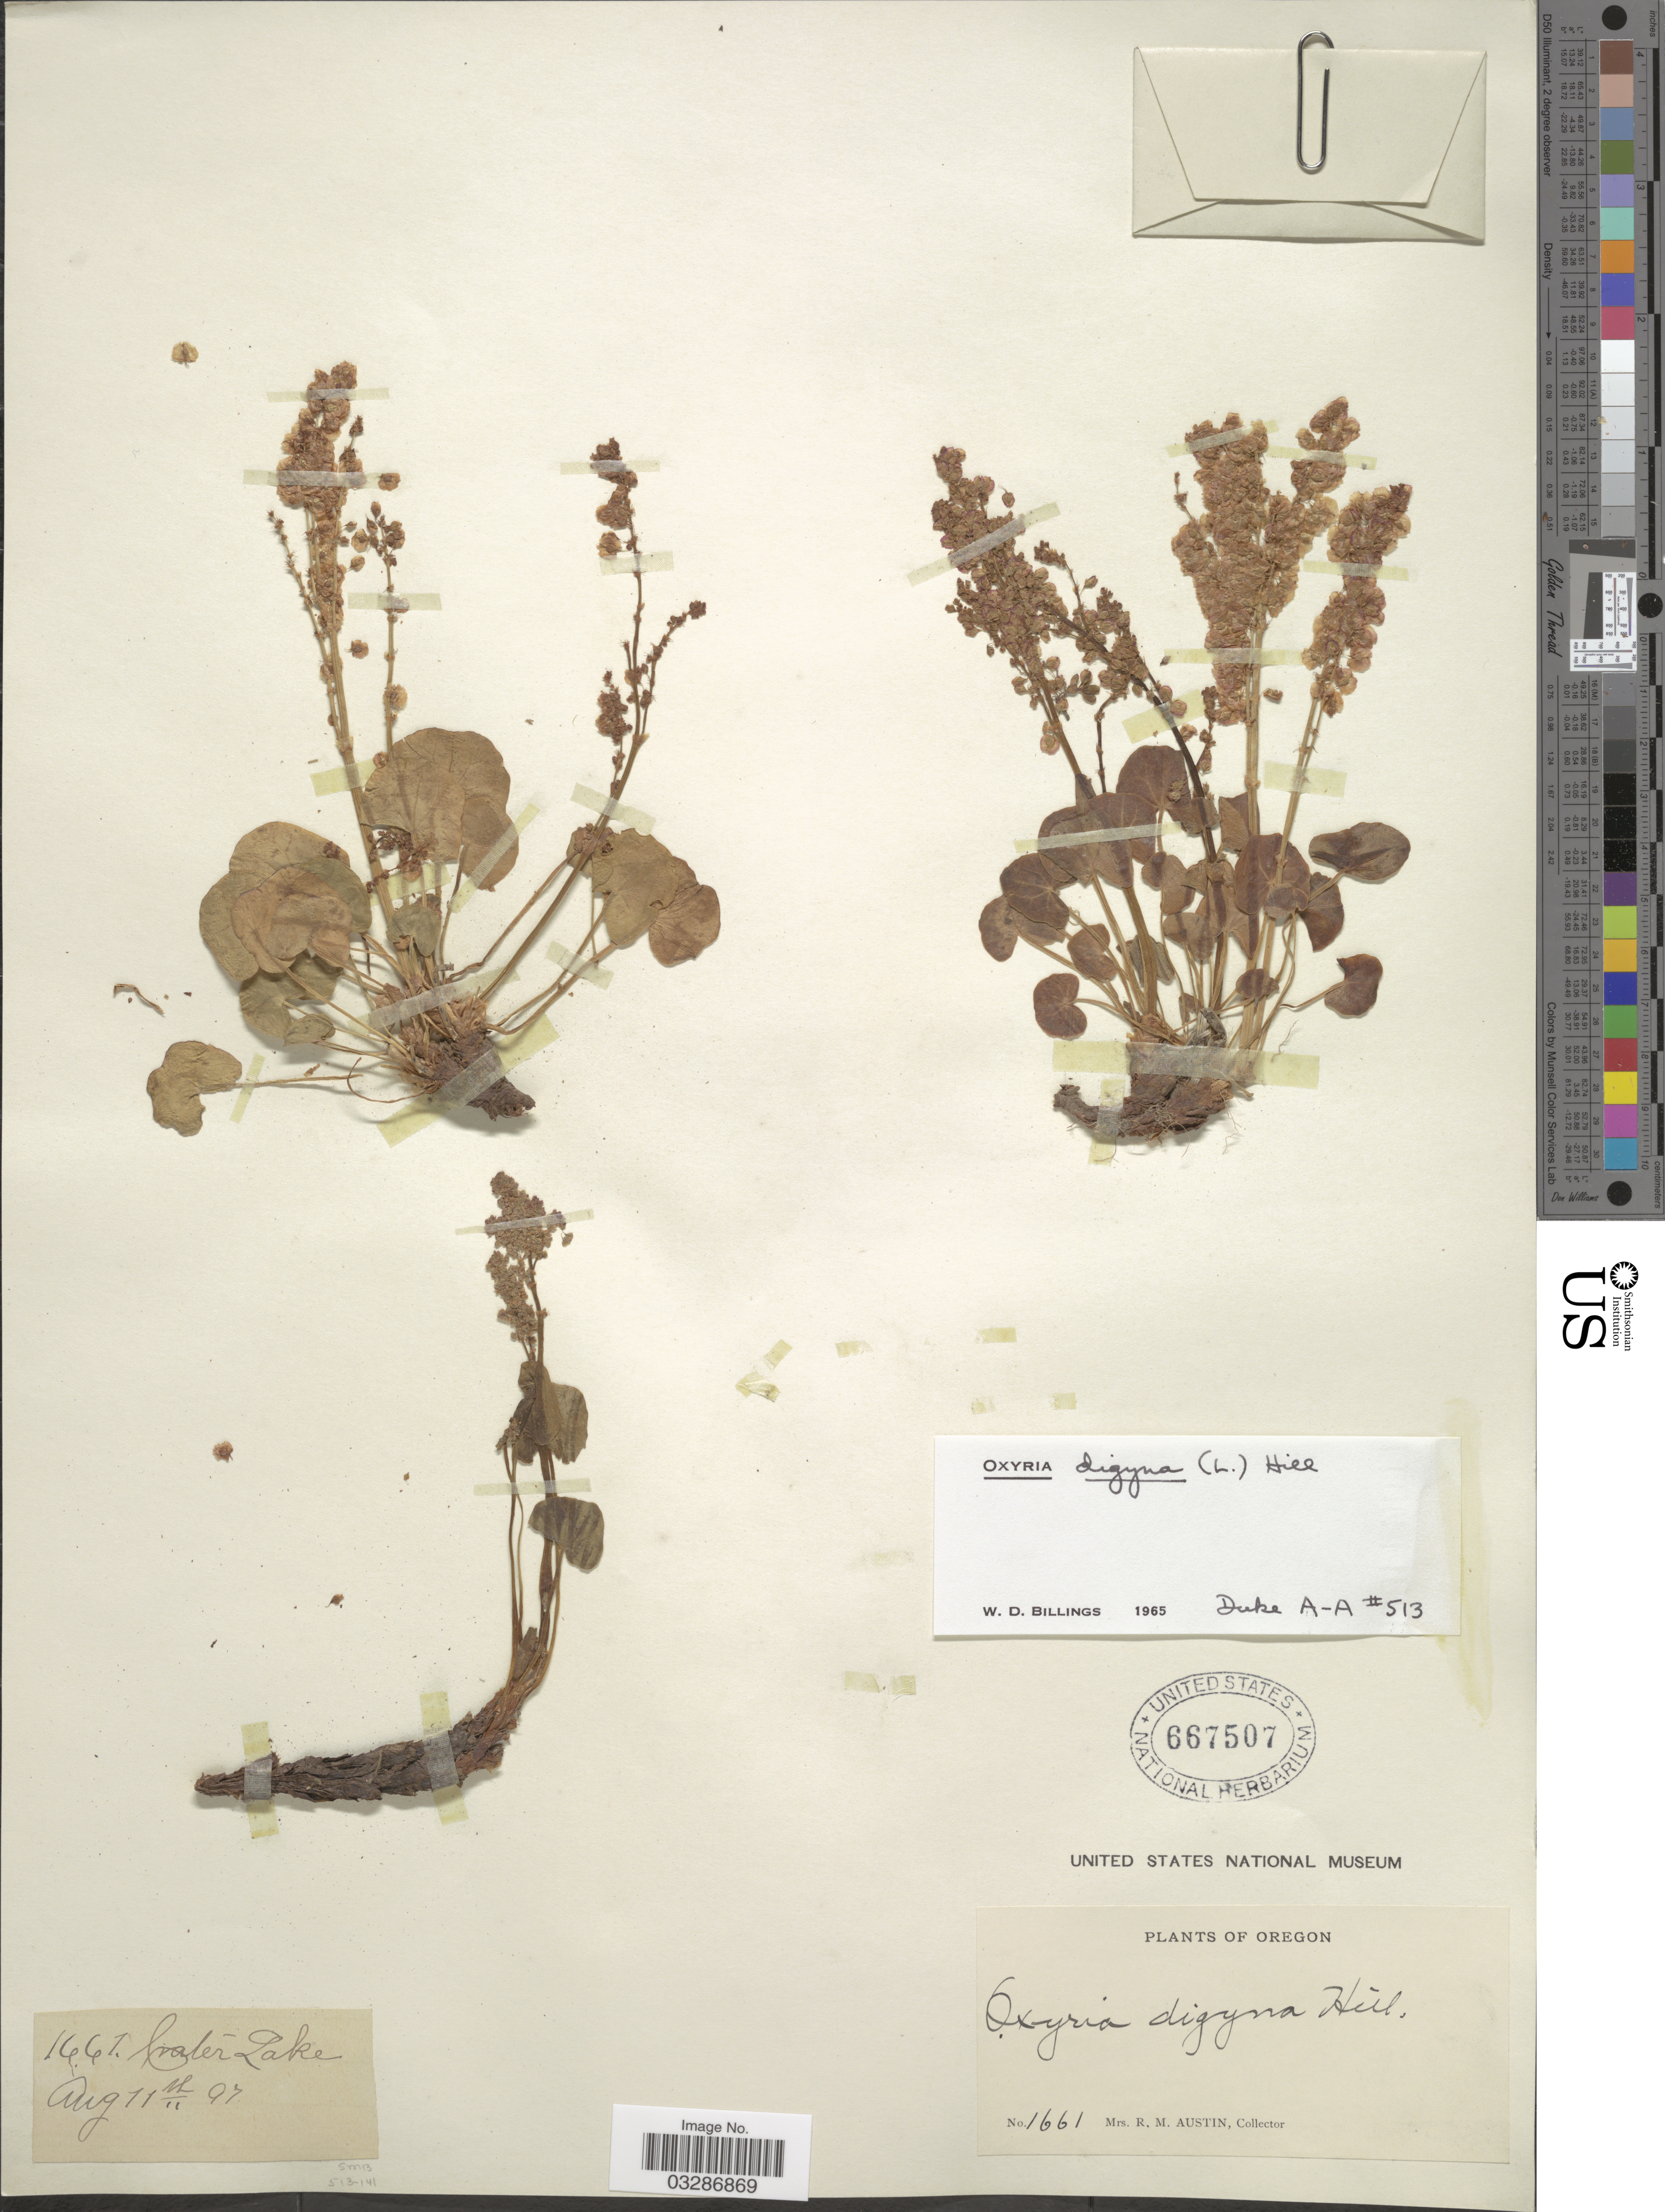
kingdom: Plantae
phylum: Tracheophyta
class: Magnoliopsida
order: Caryophyllales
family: Polygonaceae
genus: Oxyria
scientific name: Oxyria digyna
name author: (L.) Hill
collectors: R. Austin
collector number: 1661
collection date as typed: Transcribed d/m/y: 11/8/97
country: United States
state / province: Oregon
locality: Crater Lake.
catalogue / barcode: US 667507